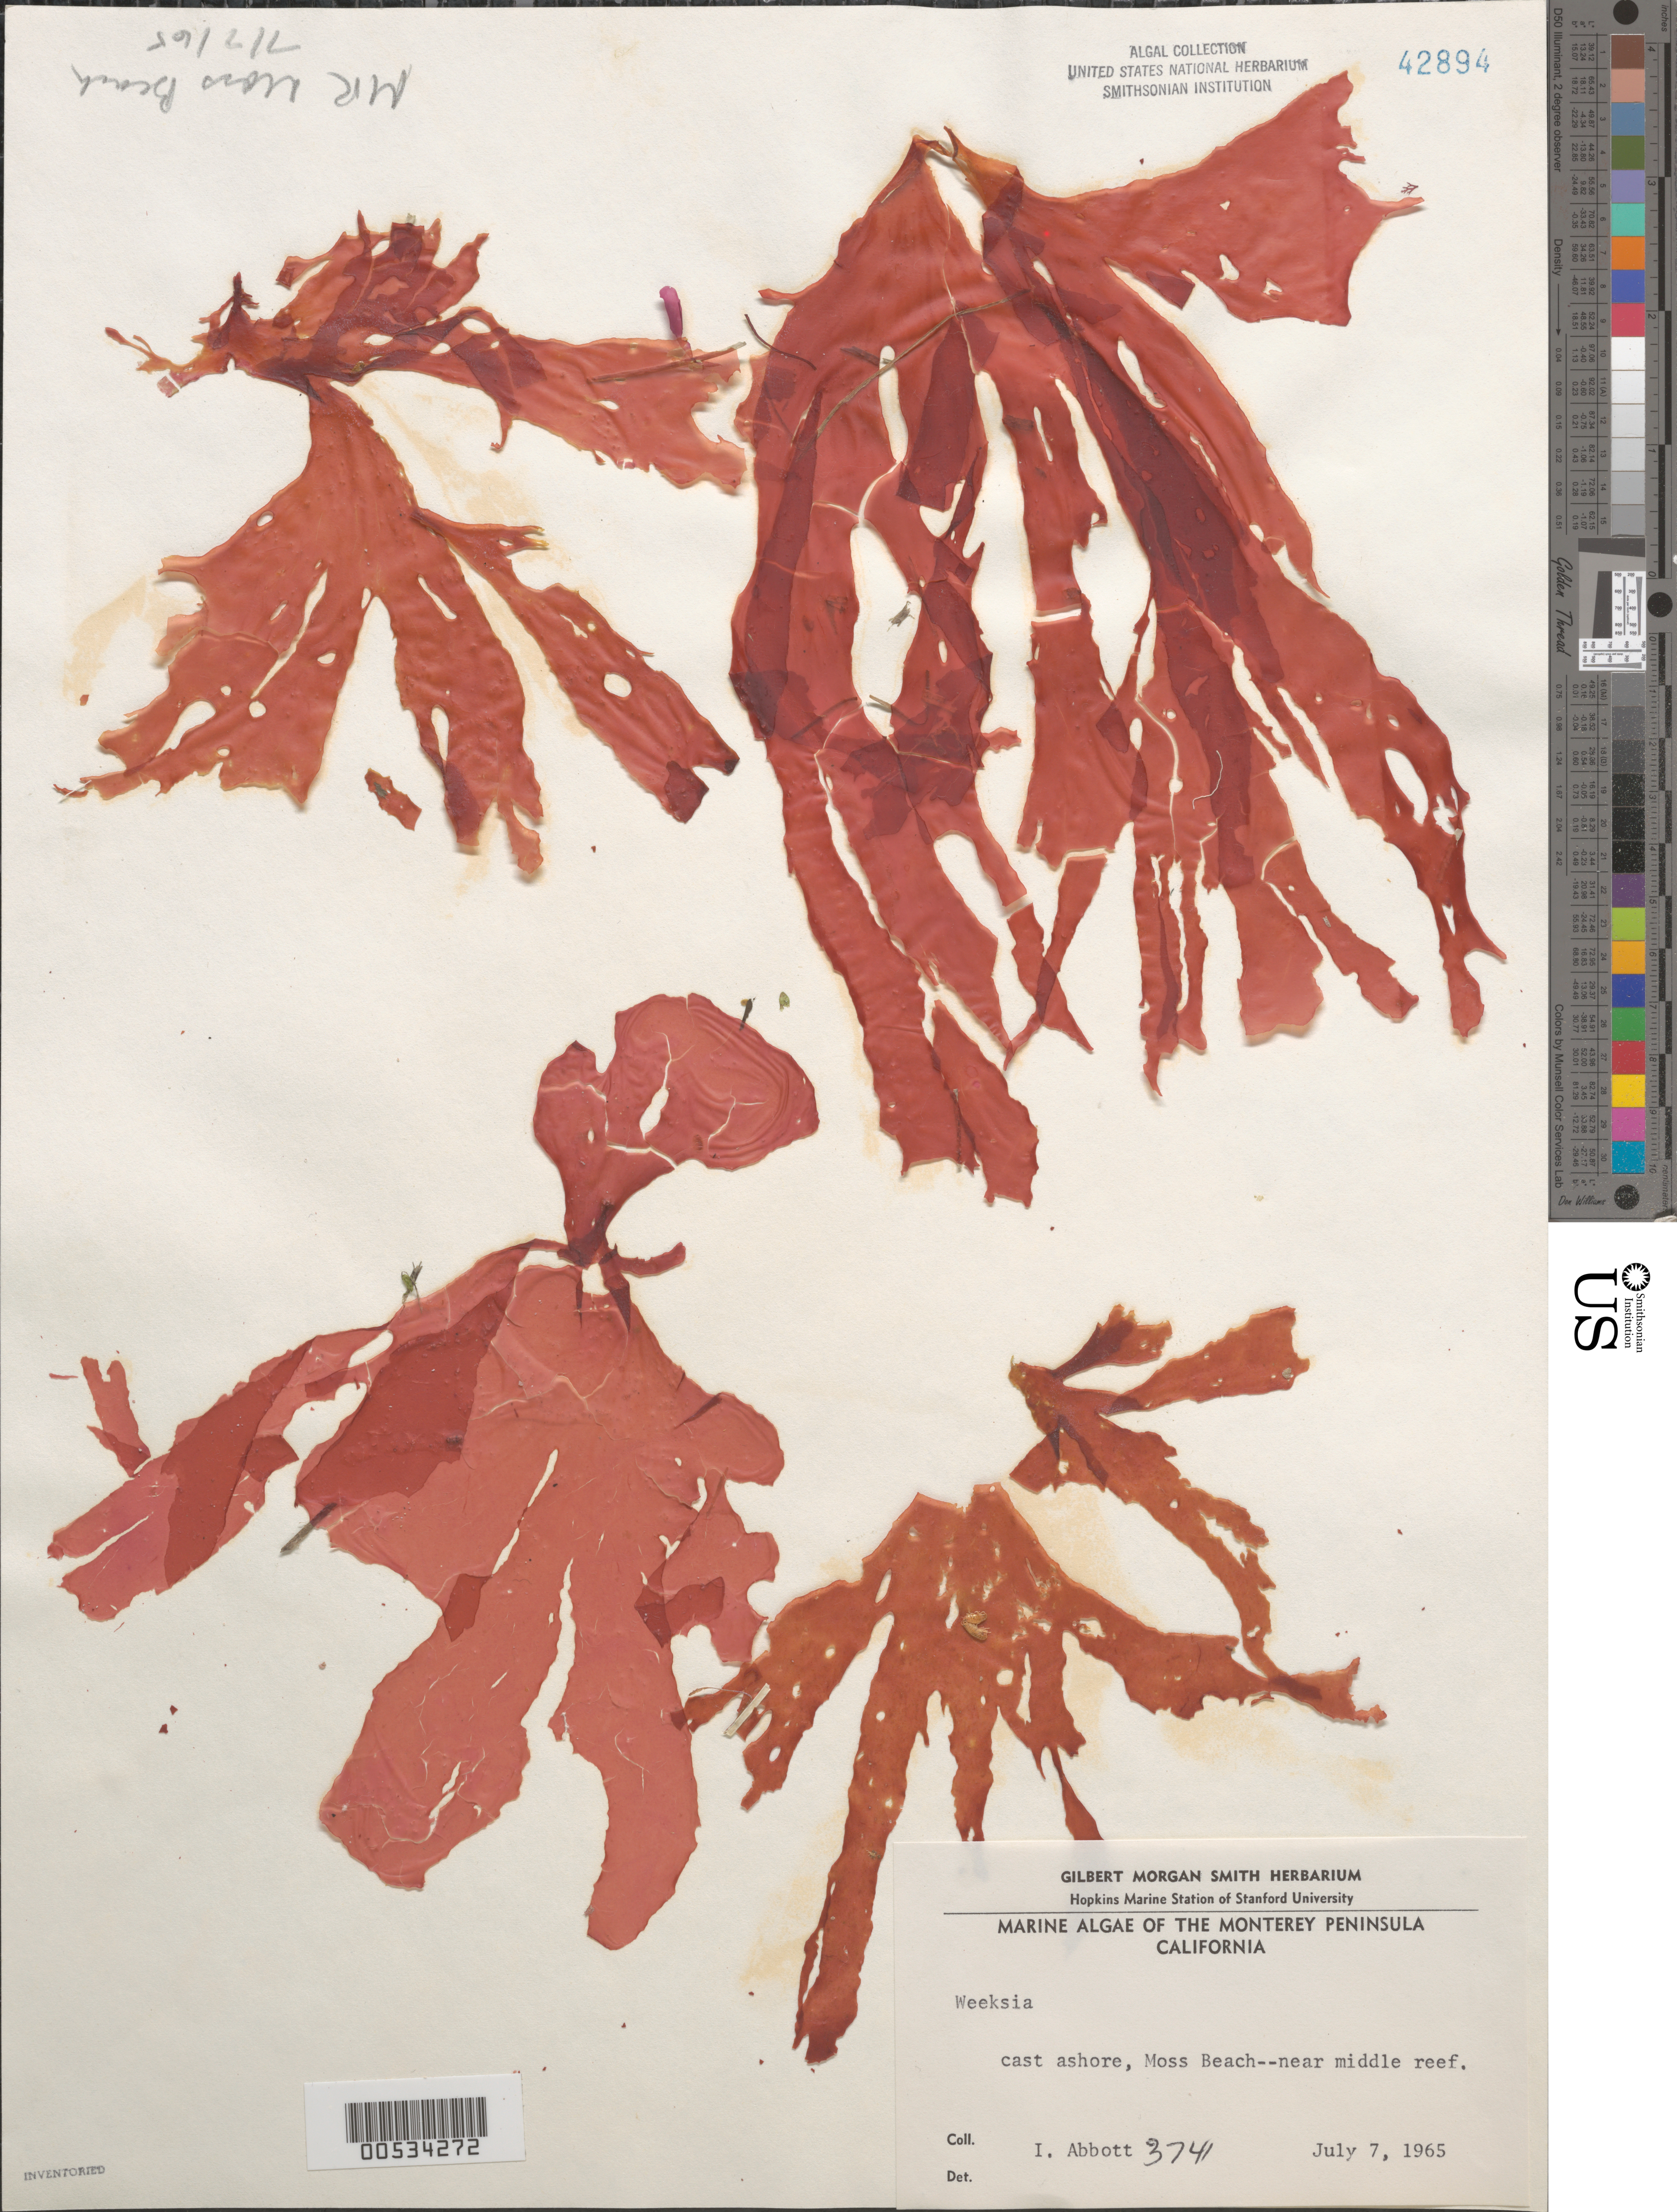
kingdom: Plantae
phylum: Rhodophyta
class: Florideophyceae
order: Gigartinales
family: Dumontiaceae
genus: Weeksia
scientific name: Weeksia sp.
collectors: I. A. Abbott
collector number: IAA 3741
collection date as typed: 07 Jul 1965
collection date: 1965-07-07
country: United States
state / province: California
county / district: Monterey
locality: Near middle reef of Moss Beach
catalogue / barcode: US 42894